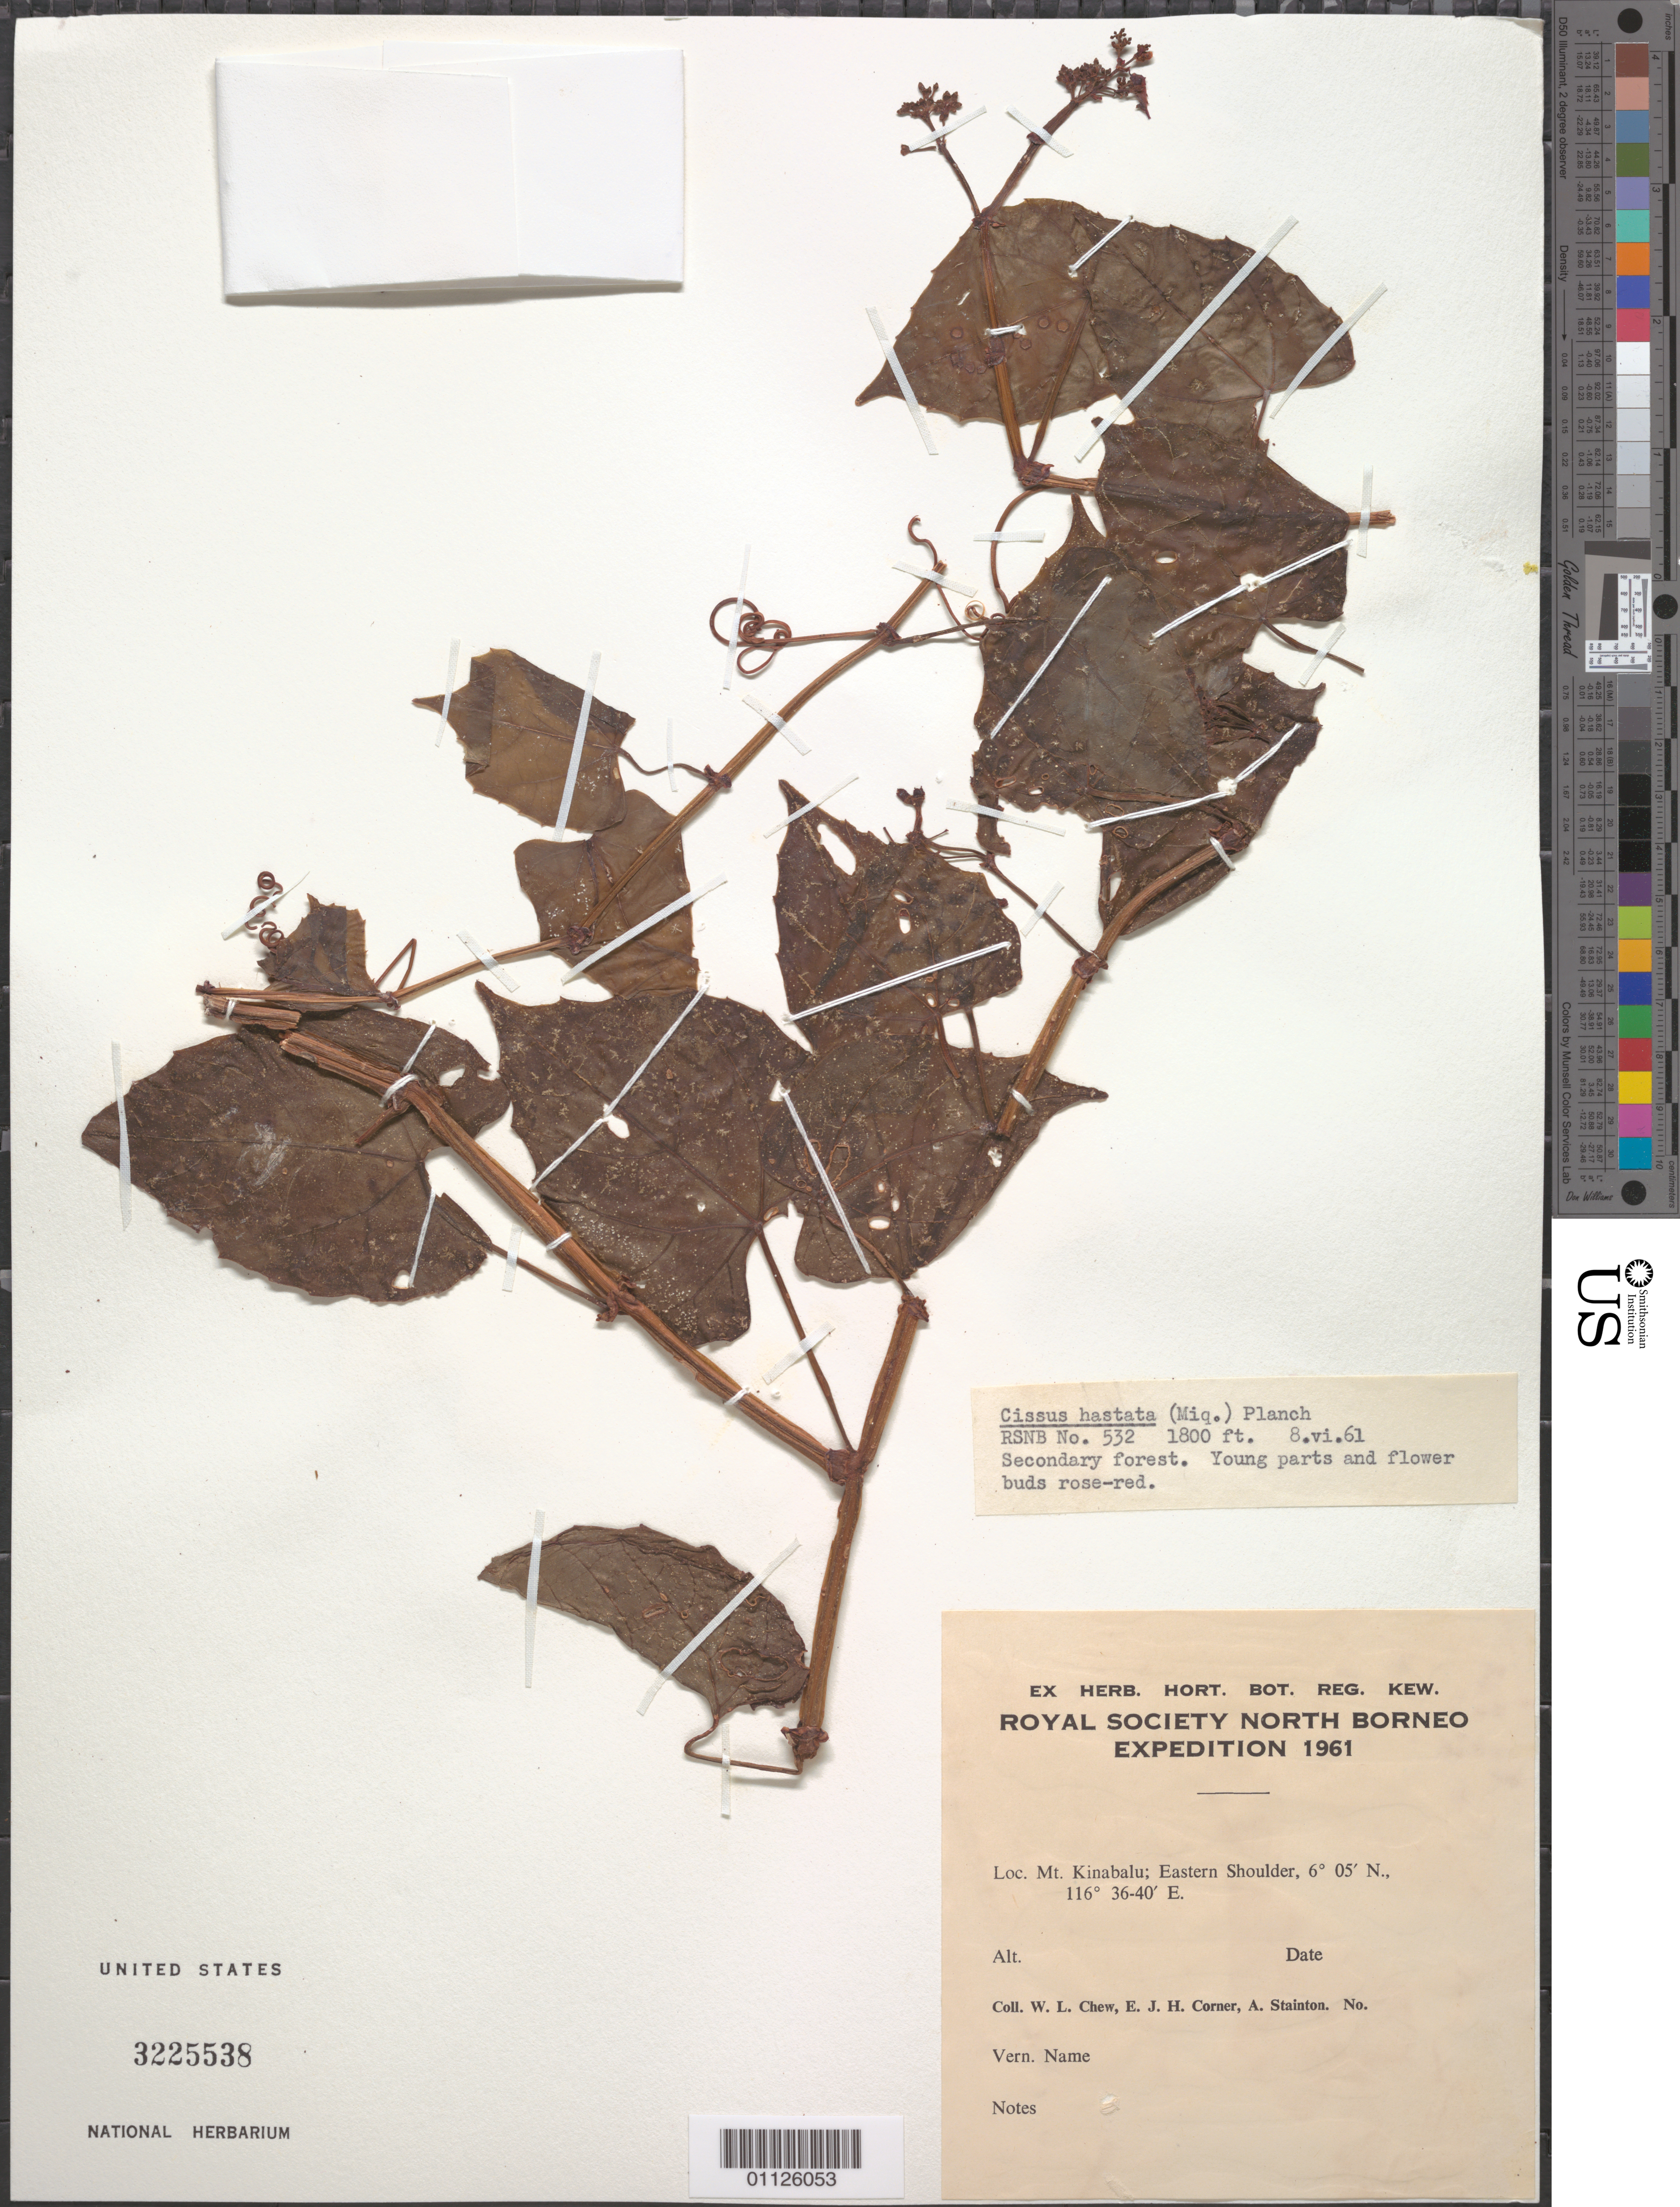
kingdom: Plantae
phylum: Tracheophyta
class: Magnoliopsida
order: Vitales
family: Vitaceae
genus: Cissus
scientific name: Cissus hastata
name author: Miq.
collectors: W. Chew, E. Corner & A. Stainton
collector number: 532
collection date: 1961-06-08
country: Malaysia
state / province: Borneo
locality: Mount Kinabalu. Eastern Shoulder.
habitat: Secondary forest.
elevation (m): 549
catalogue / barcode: US 3225538